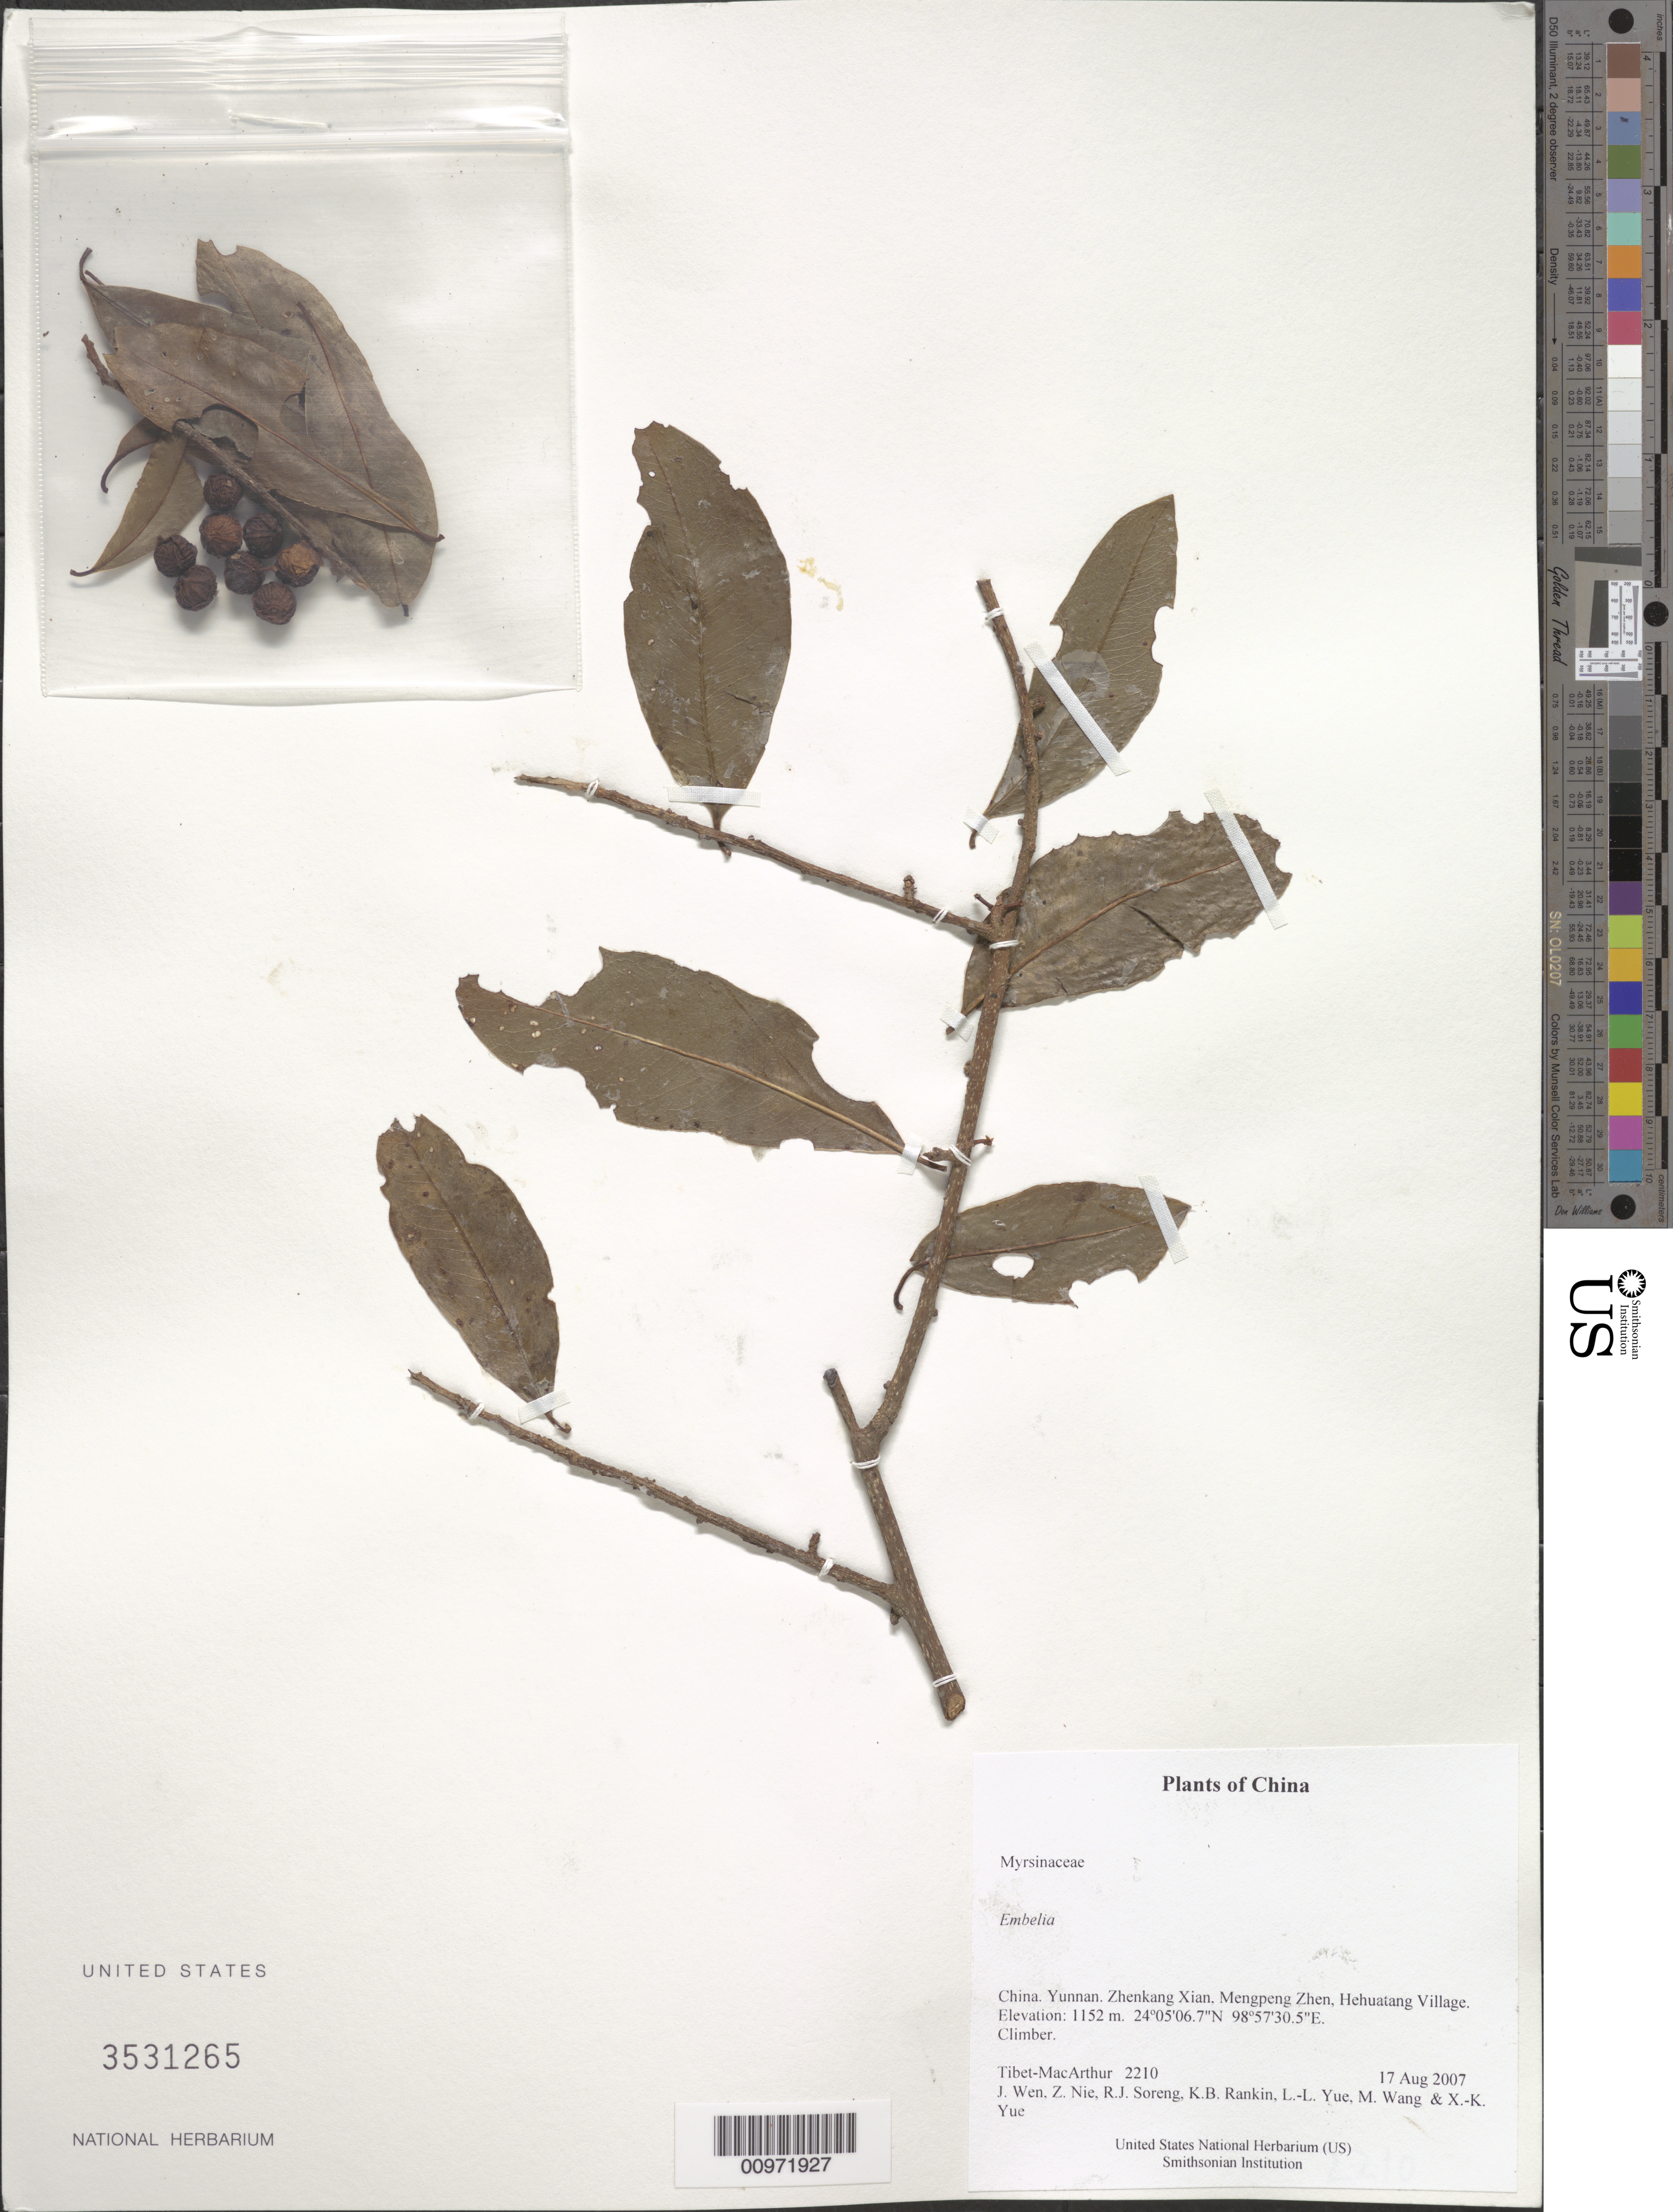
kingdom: Plantae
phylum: Tracheophyta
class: Magnoliopsida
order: Ericales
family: Primulaceae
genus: Embelia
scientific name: Embelia sp.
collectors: Tibet-MacArthur, J. Wen, Z. Nie, R. J. Soreng, K. Rankin, L. Yue, M. Wang & X. Yue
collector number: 2210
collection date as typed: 17 Aug 2007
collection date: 2007-08-17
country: China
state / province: Yunnan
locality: Zhenkang Xian, Mengpeng Zhen, Hehuatang Village.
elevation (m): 1152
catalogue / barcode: US 3531265